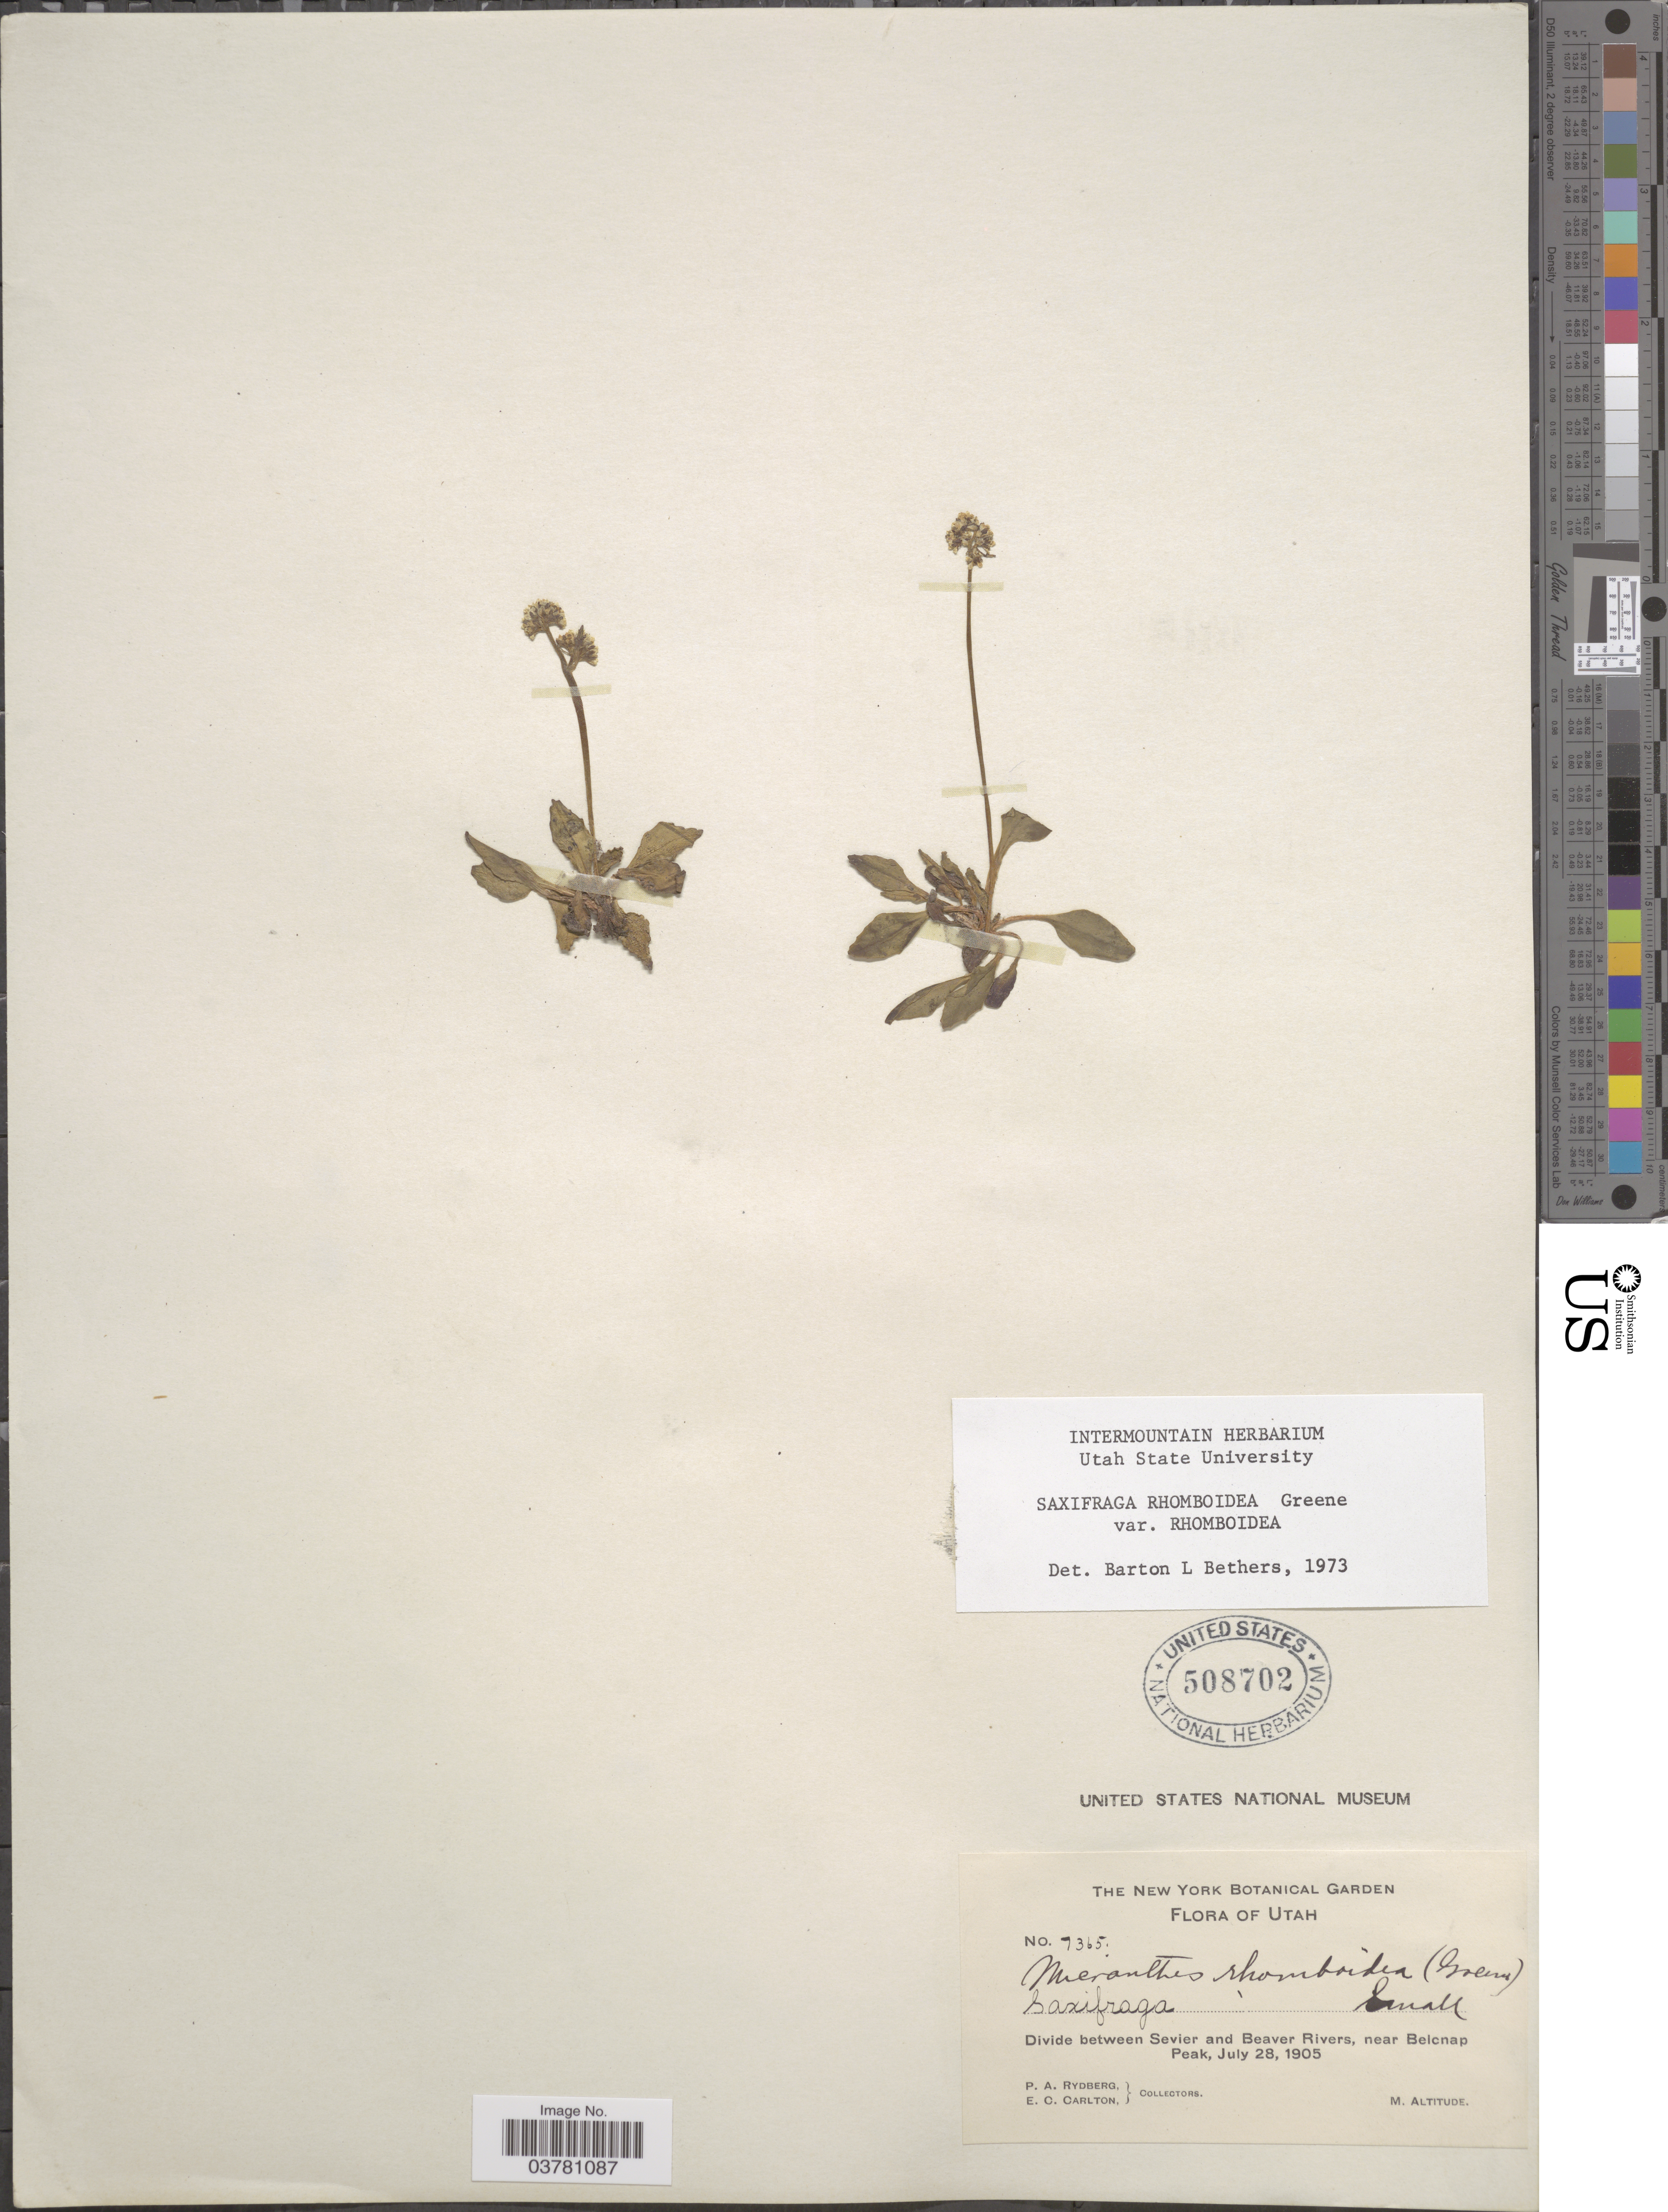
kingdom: Plantae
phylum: Tracheophyta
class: Magnoliopsida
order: Saxifragales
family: Saxifragaceae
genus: Micranthes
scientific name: Micranthes rhomboidea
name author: (Greene) Small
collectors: P. A. Rydberg & E. Carlton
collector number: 7365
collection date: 1905-07-28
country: United States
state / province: Utah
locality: Divide between Sevier and Beaver Rivers, near Belcnap Peak.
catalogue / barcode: US 508702